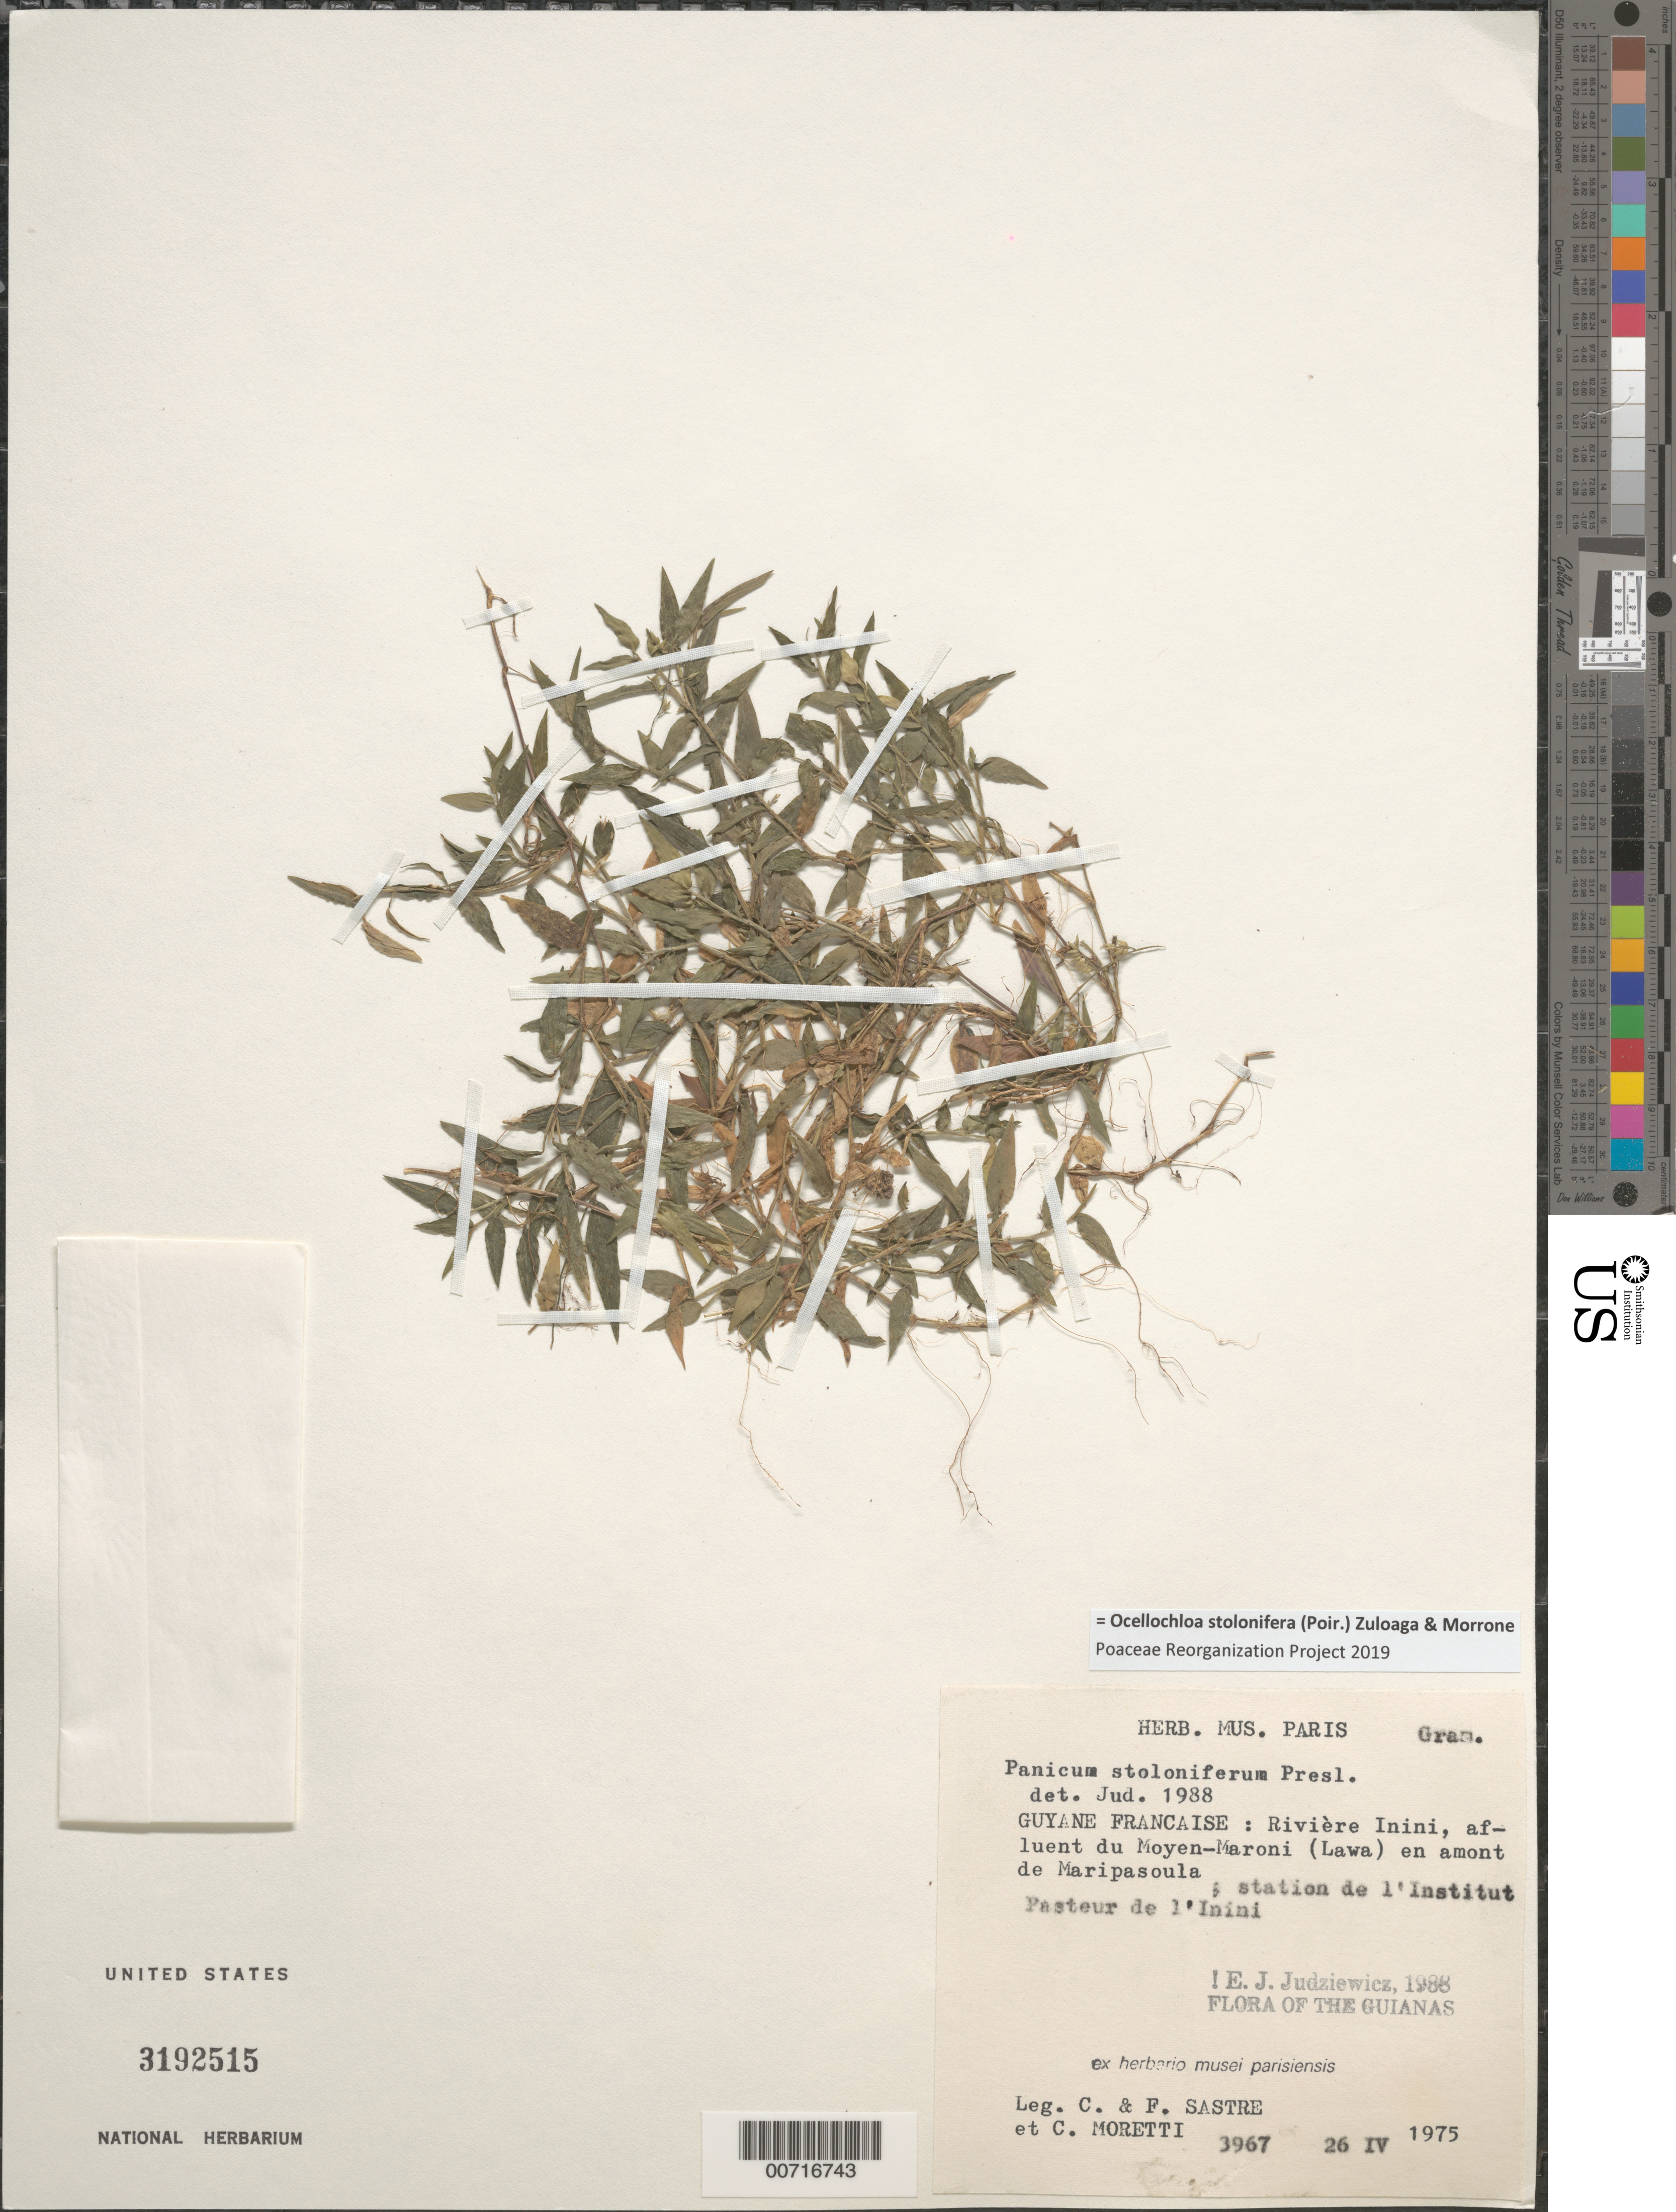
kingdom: Plantae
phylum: Tracheophyta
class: Liliopsida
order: Poales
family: Poaceae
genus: Panicum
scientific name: Panicum stoloniferum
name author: Poir.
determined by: Judziewicz, E. J.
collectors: C. H. L. Sastre, F. Sastre & C. Moretti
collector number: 3967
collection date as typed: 26-Apr-75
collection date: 1975-04-26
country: French Guiana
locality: Rivière Inini, affl. du Moyen-Maroni (Lawa) en amont de Maripasoula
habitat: Pasteur de l'Inini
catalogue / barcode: US 3192515